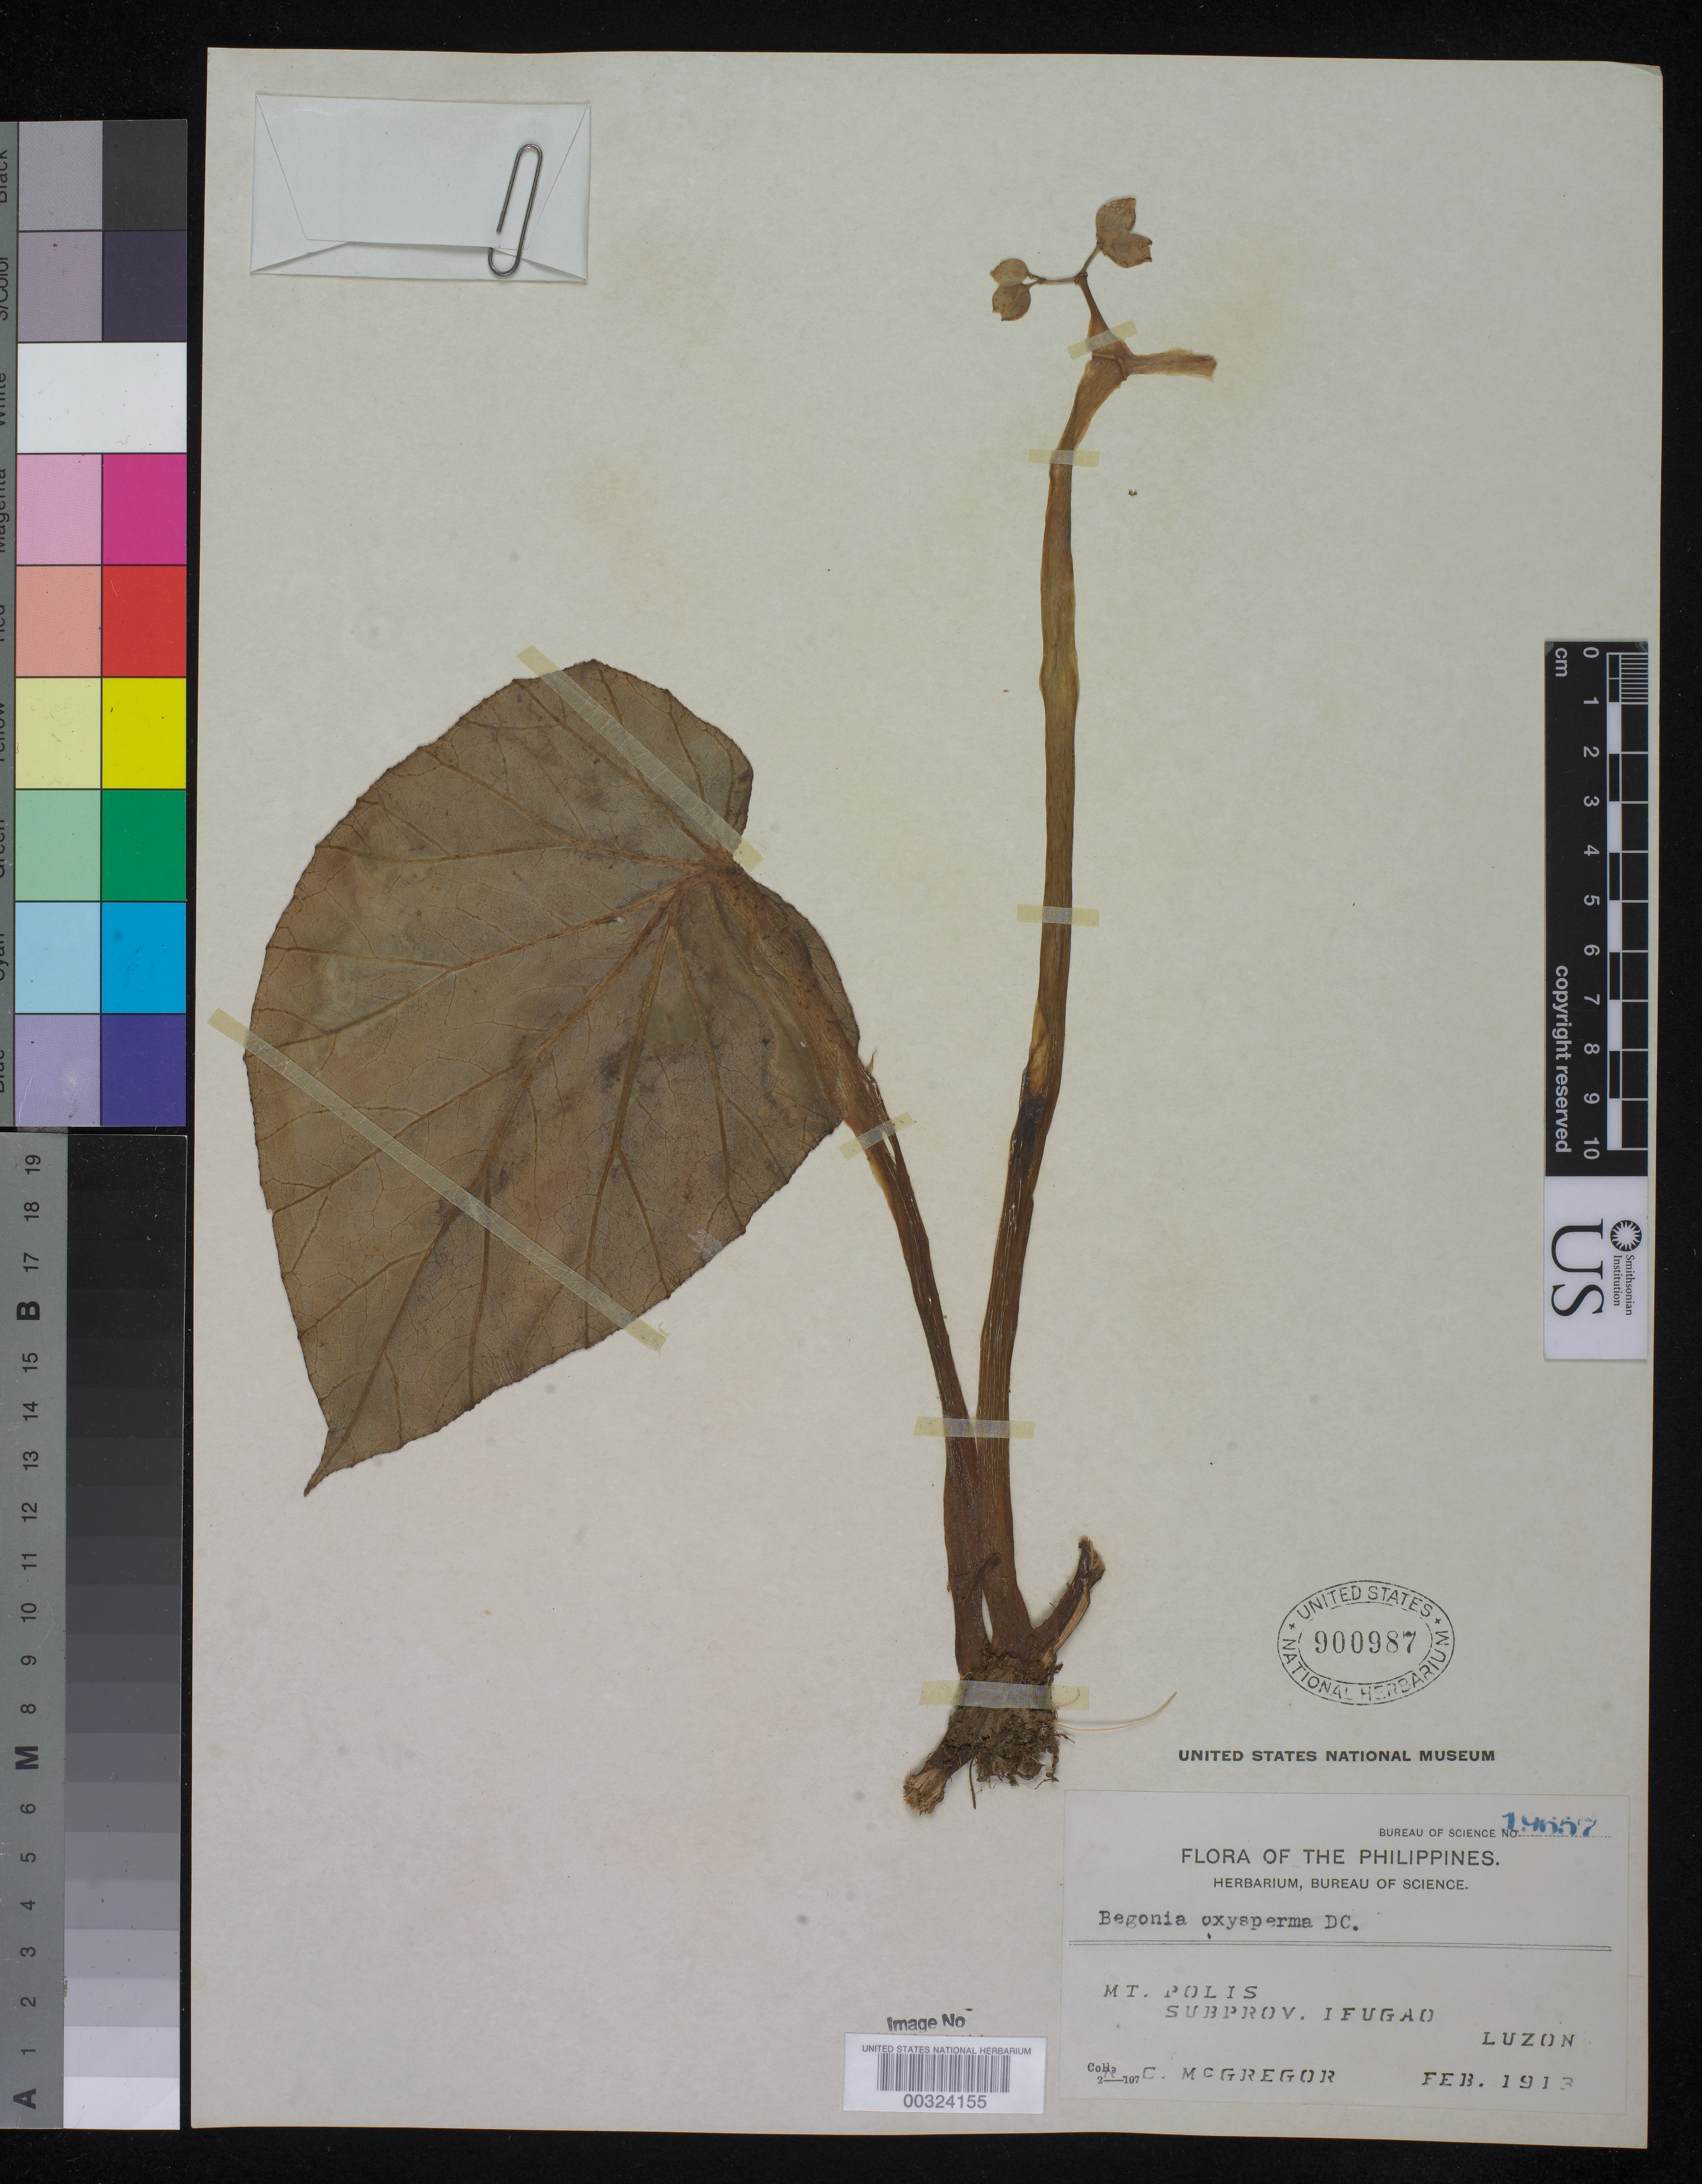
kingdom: Plantae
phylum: Tracheophyta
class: Magnoliopsida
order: Cucurbitales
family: Begoniaceae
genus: Begonia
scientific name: Begonia oxysperma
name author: A. DC.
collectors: R. C. McGregor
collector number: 19657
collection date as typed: Feb 1913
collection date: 1913-02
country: Philippines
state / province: Cordillera (Administrative Region)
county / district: Ifugao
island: Luzon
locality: Mt. Polis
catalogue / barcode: US 900987